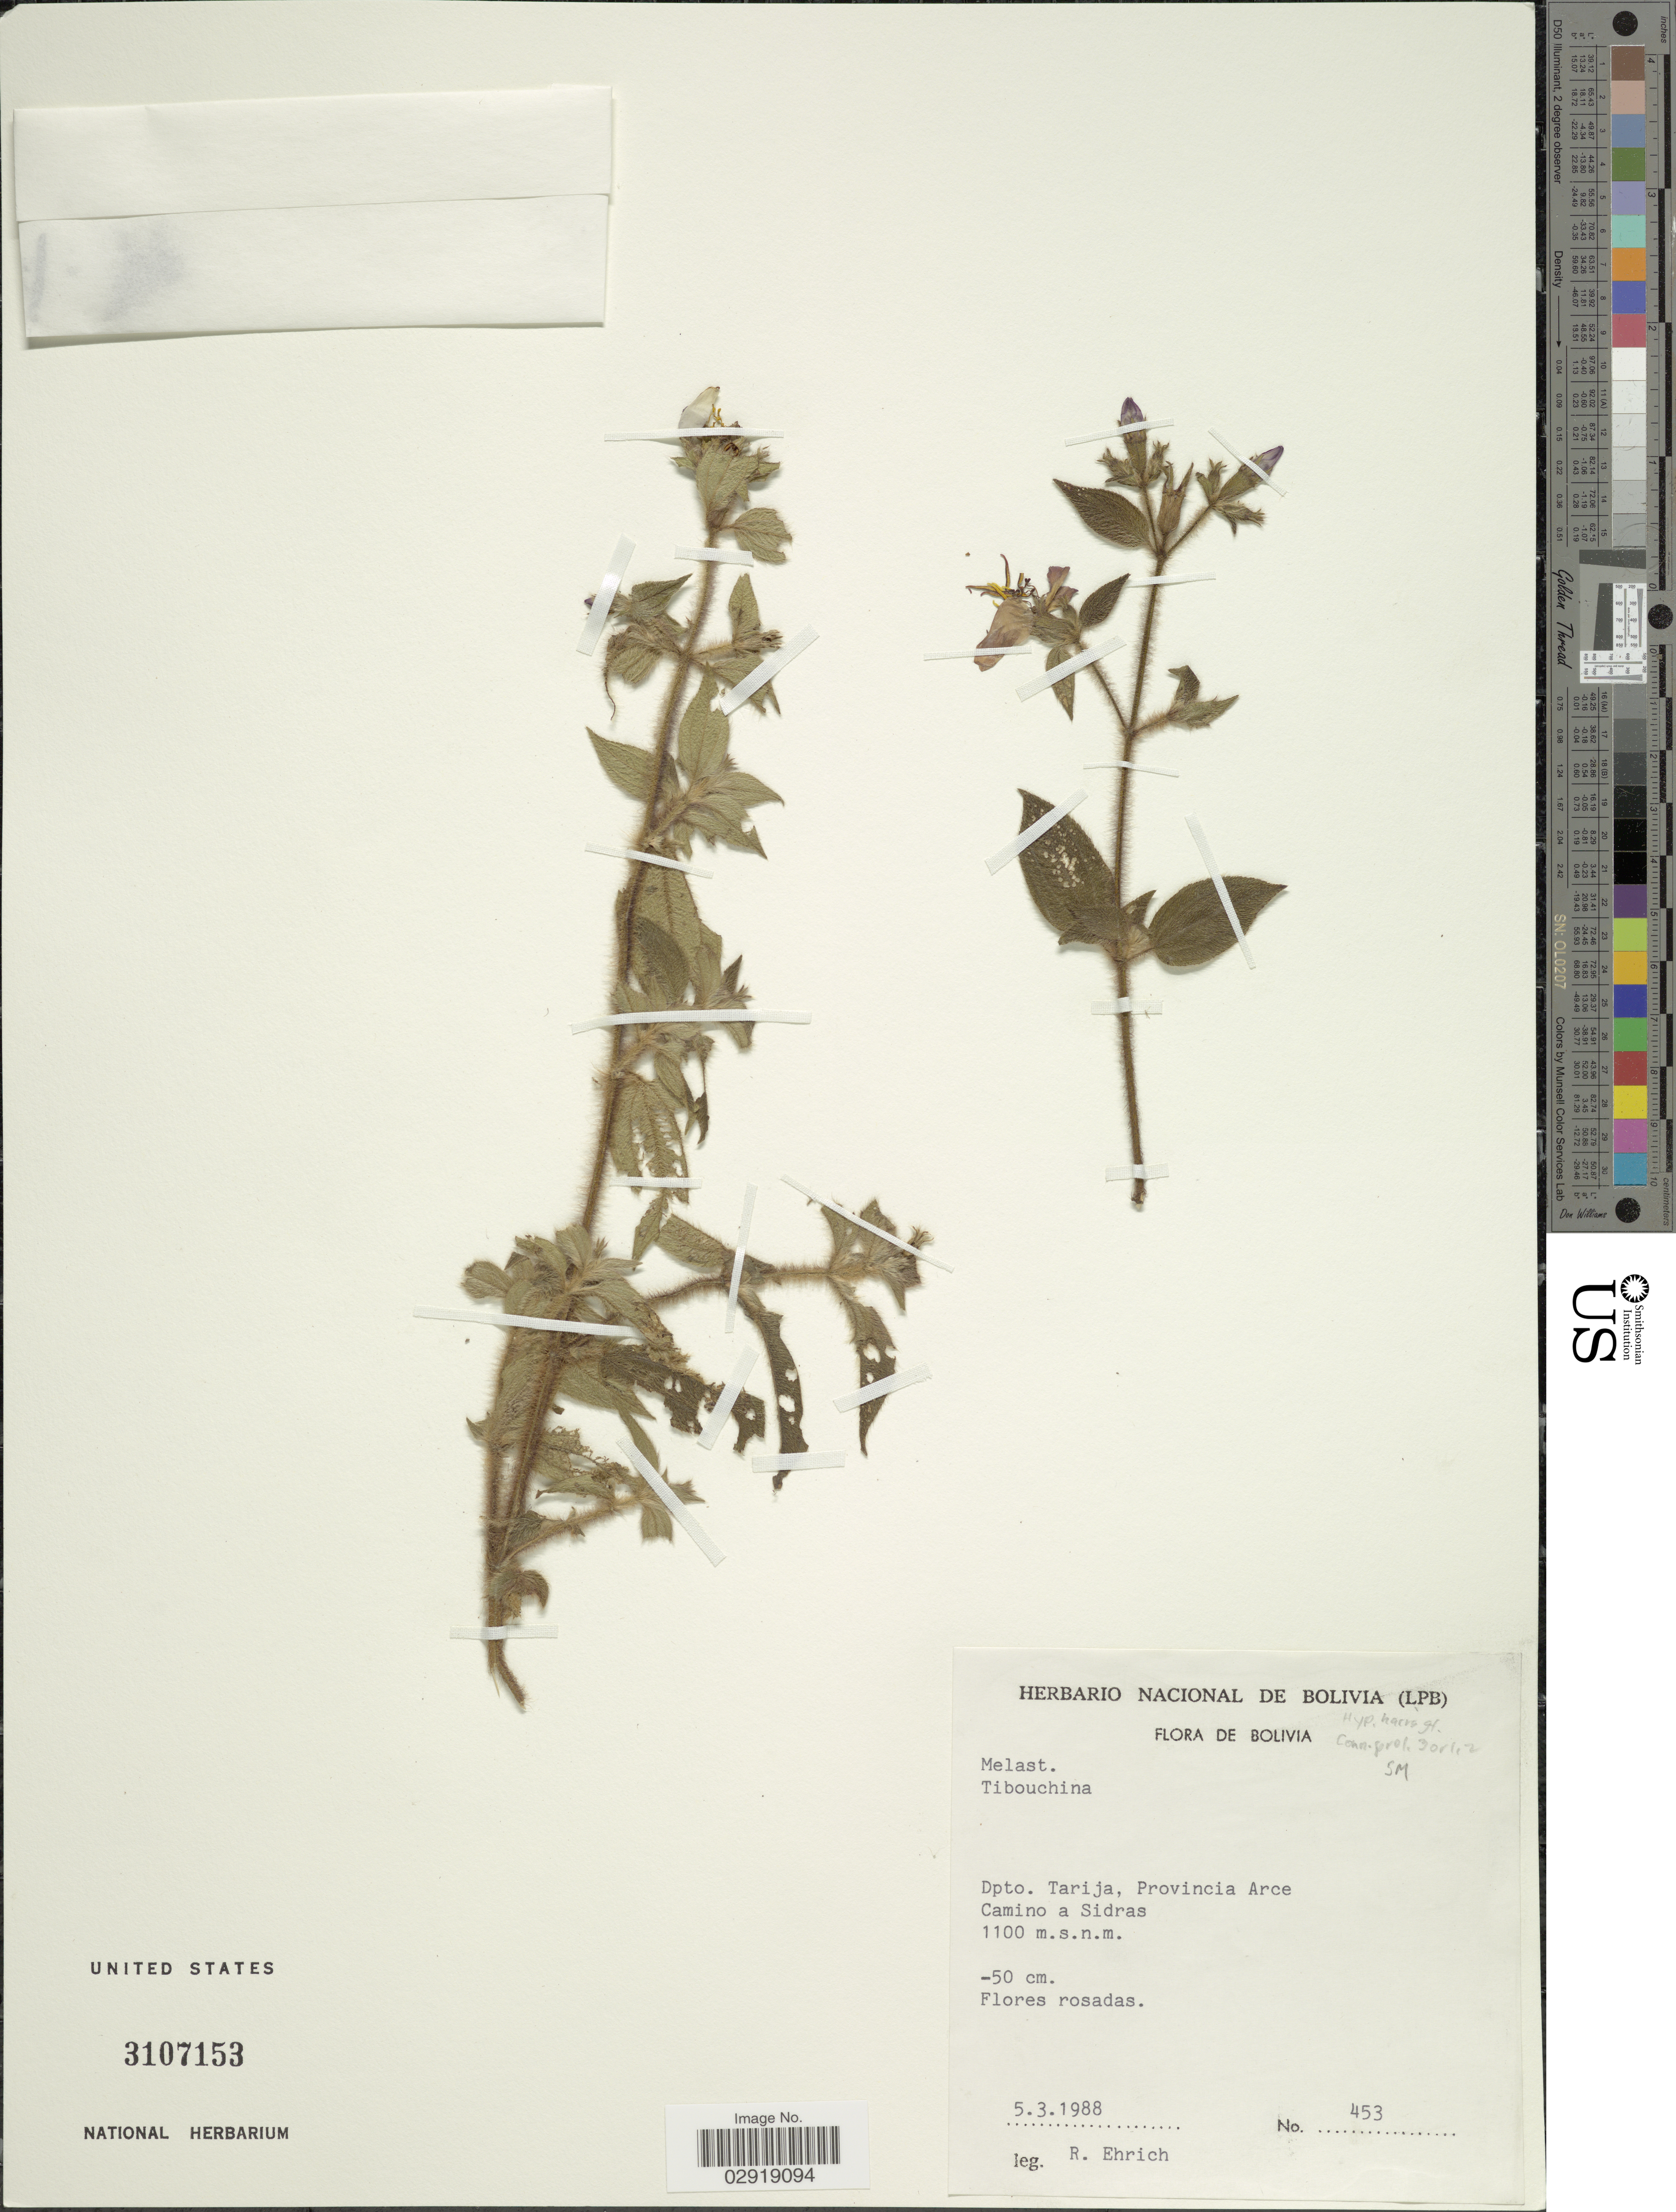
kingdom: Plantae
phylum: Tracheophyta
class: Magnoliopsida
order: Myrtales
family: Melastomataceae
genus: Chaetogastra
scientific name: Chaetogastra sp.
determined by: Michelangeli, F. A.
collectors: R. Ehrich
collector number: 453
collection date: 1988-03-05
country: Bolivia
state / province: Tarija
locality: Dpto. Tarija, Provincia Arce Camino a Sidras.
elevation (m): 1100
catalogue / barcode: US 3107153